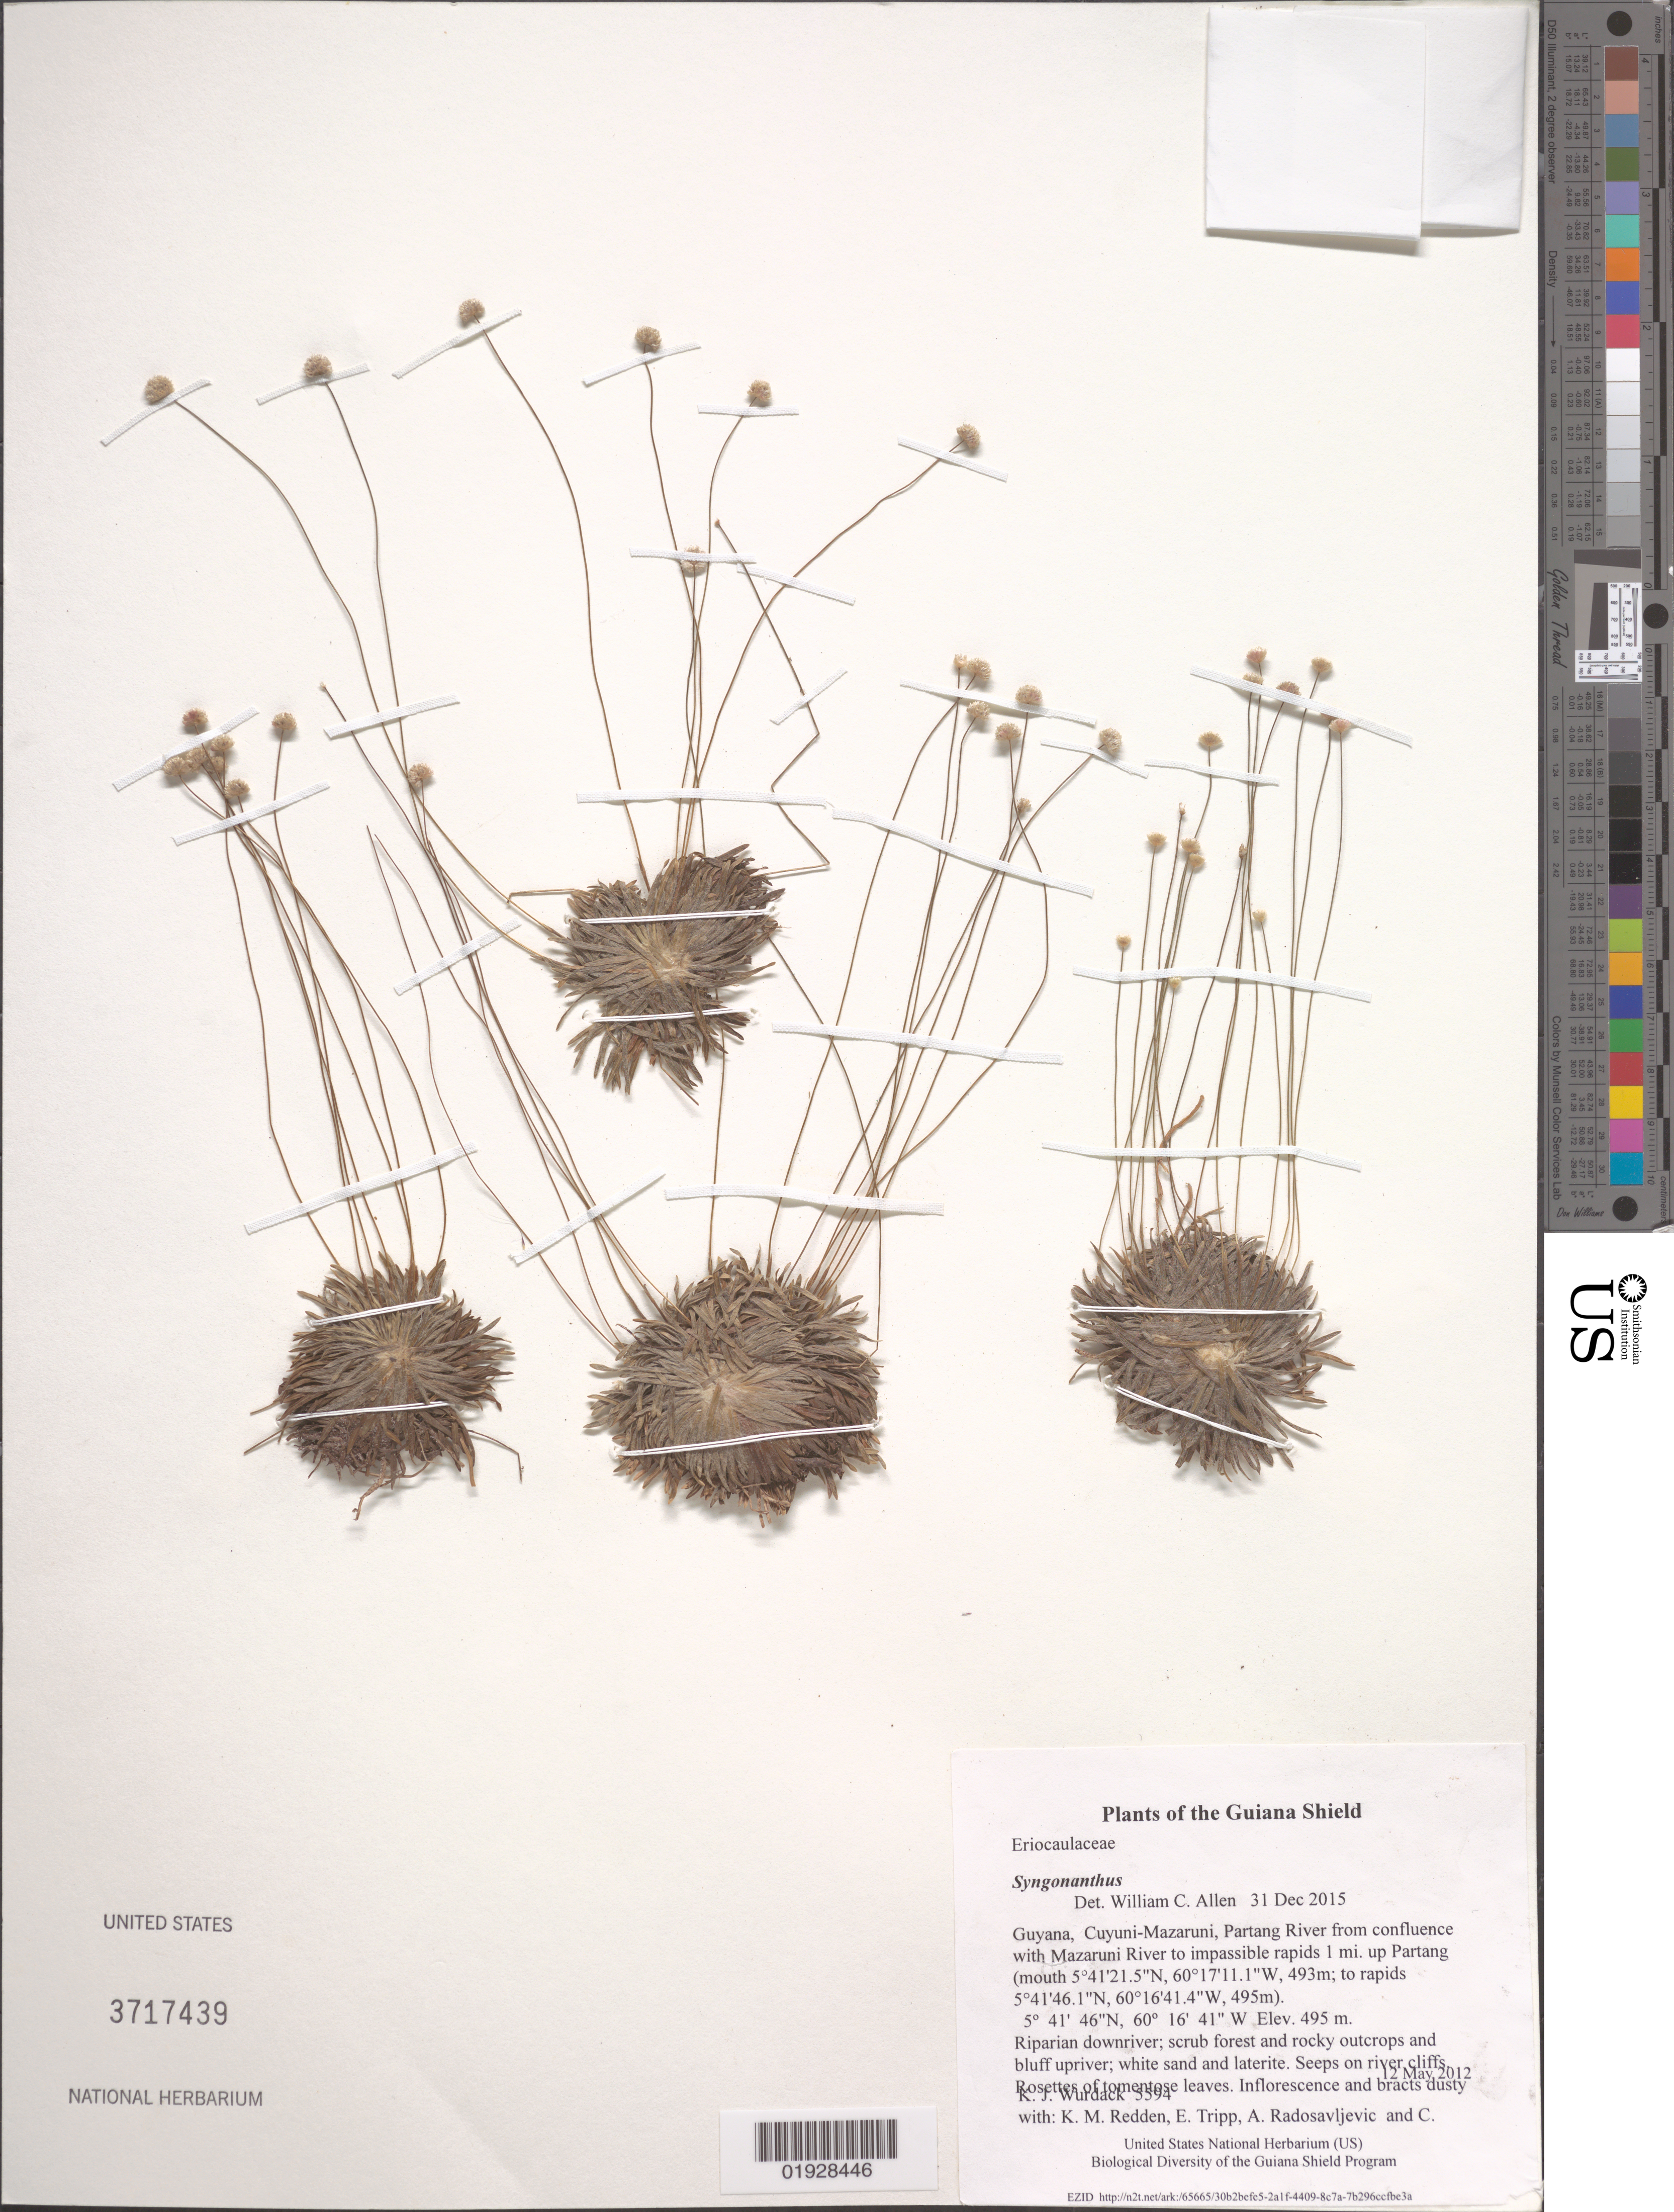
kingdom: Plantae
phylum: Tracheophyta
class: Liliopsida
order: Poales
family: Eriocaulaceae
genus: Syngonanthus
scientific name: Syngonanthus sp.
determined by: Allen, W. C.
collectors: K. Wurdack, K. M. Redden, E. Tripp, A. Radosavljevic & C. Jacobis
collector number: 5594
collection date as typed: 12 May 2012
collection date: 2012-05-12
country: Guyana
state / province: Cuyuni-Mazaruni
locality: Partang River from confluence with Mazaruni River to impassible rapids 1 mi. up Partang (mouth 5°41'21.5"N, 60°17'11.1"W, 493m; to rapids 5°41'46.1"N, 60°16'41.4"W, 495m)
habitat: Riparian downriver; scrub forest and rocky outcrops and bluff upriver; white sand and laterite. Seeps on river cliffs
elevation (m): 495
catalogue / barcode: US 3717439